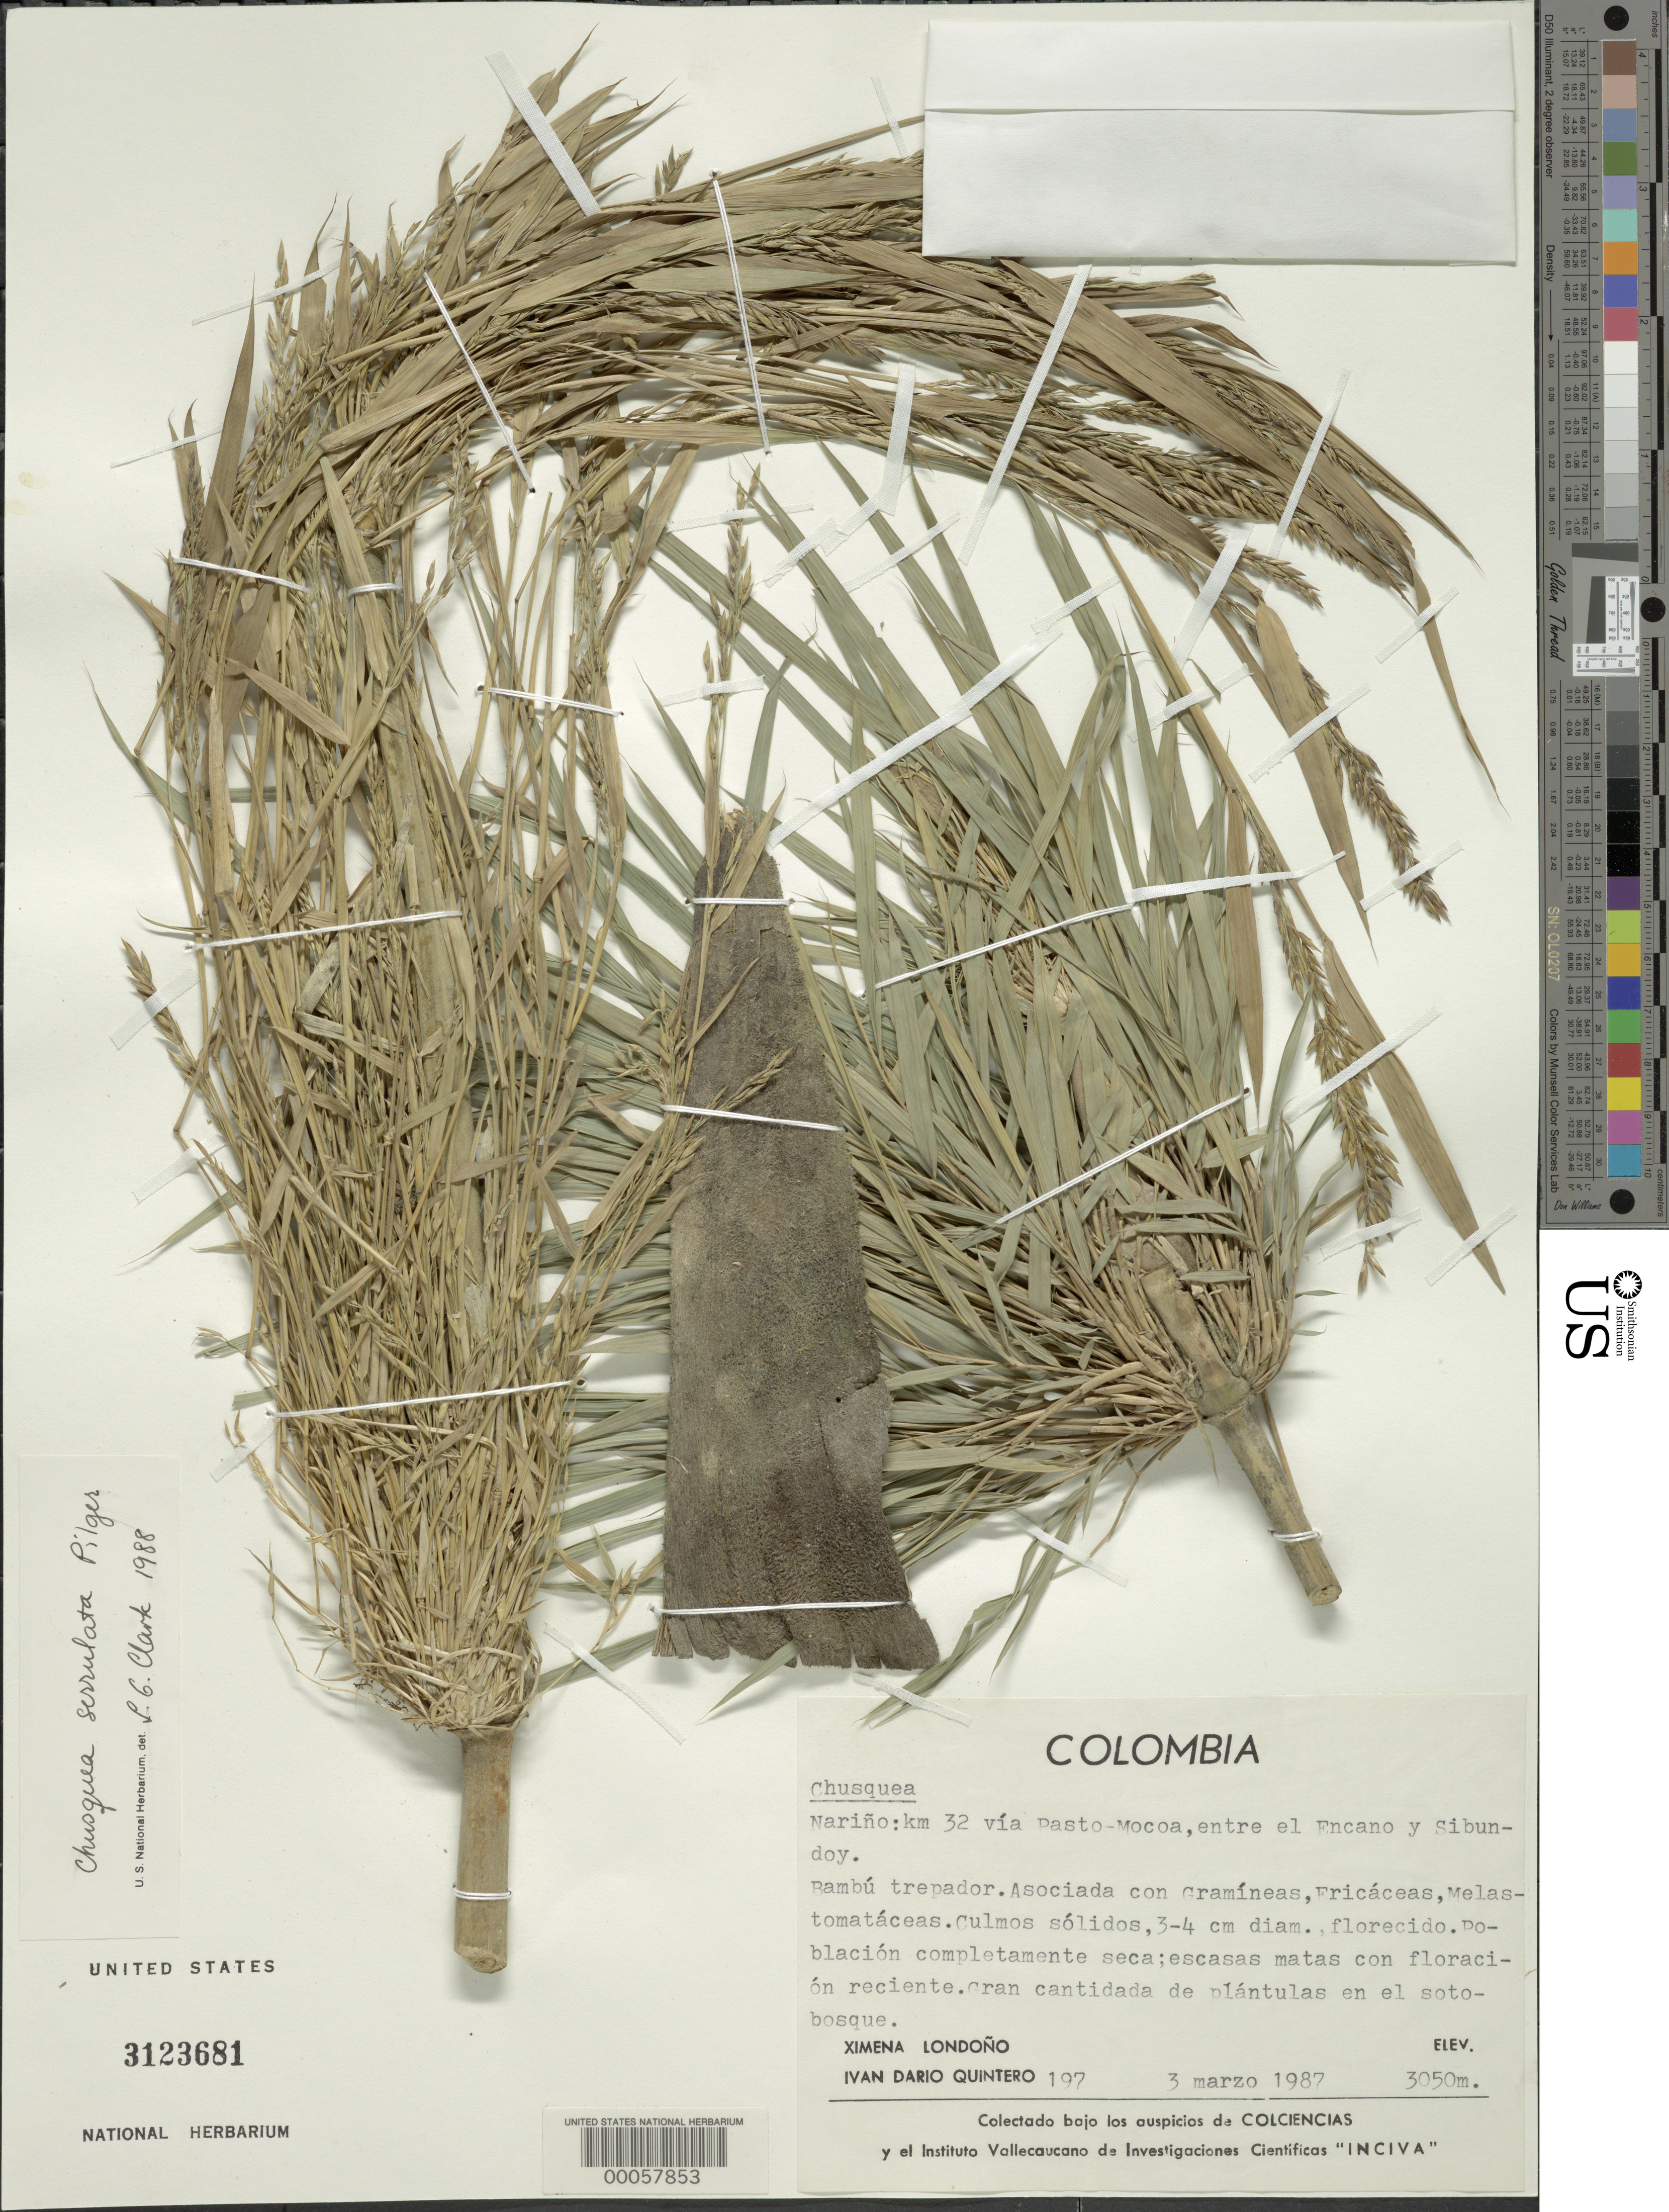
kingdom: Plantae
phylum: Tracheophyta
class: Liliopsida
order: Poales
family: Poaceae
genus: Chusquea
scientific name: Chusquea serrulata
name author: Pilg.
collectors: X. Londoño & I. Quintero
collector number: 197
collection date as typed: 03 Mar 1987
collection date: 1987-03-03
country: Colombia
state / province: Nariño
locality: Km 32 of the Pasto-Mocoa road, between El Encaño and Sibundoy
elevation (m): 3050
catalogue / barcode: US 3123681